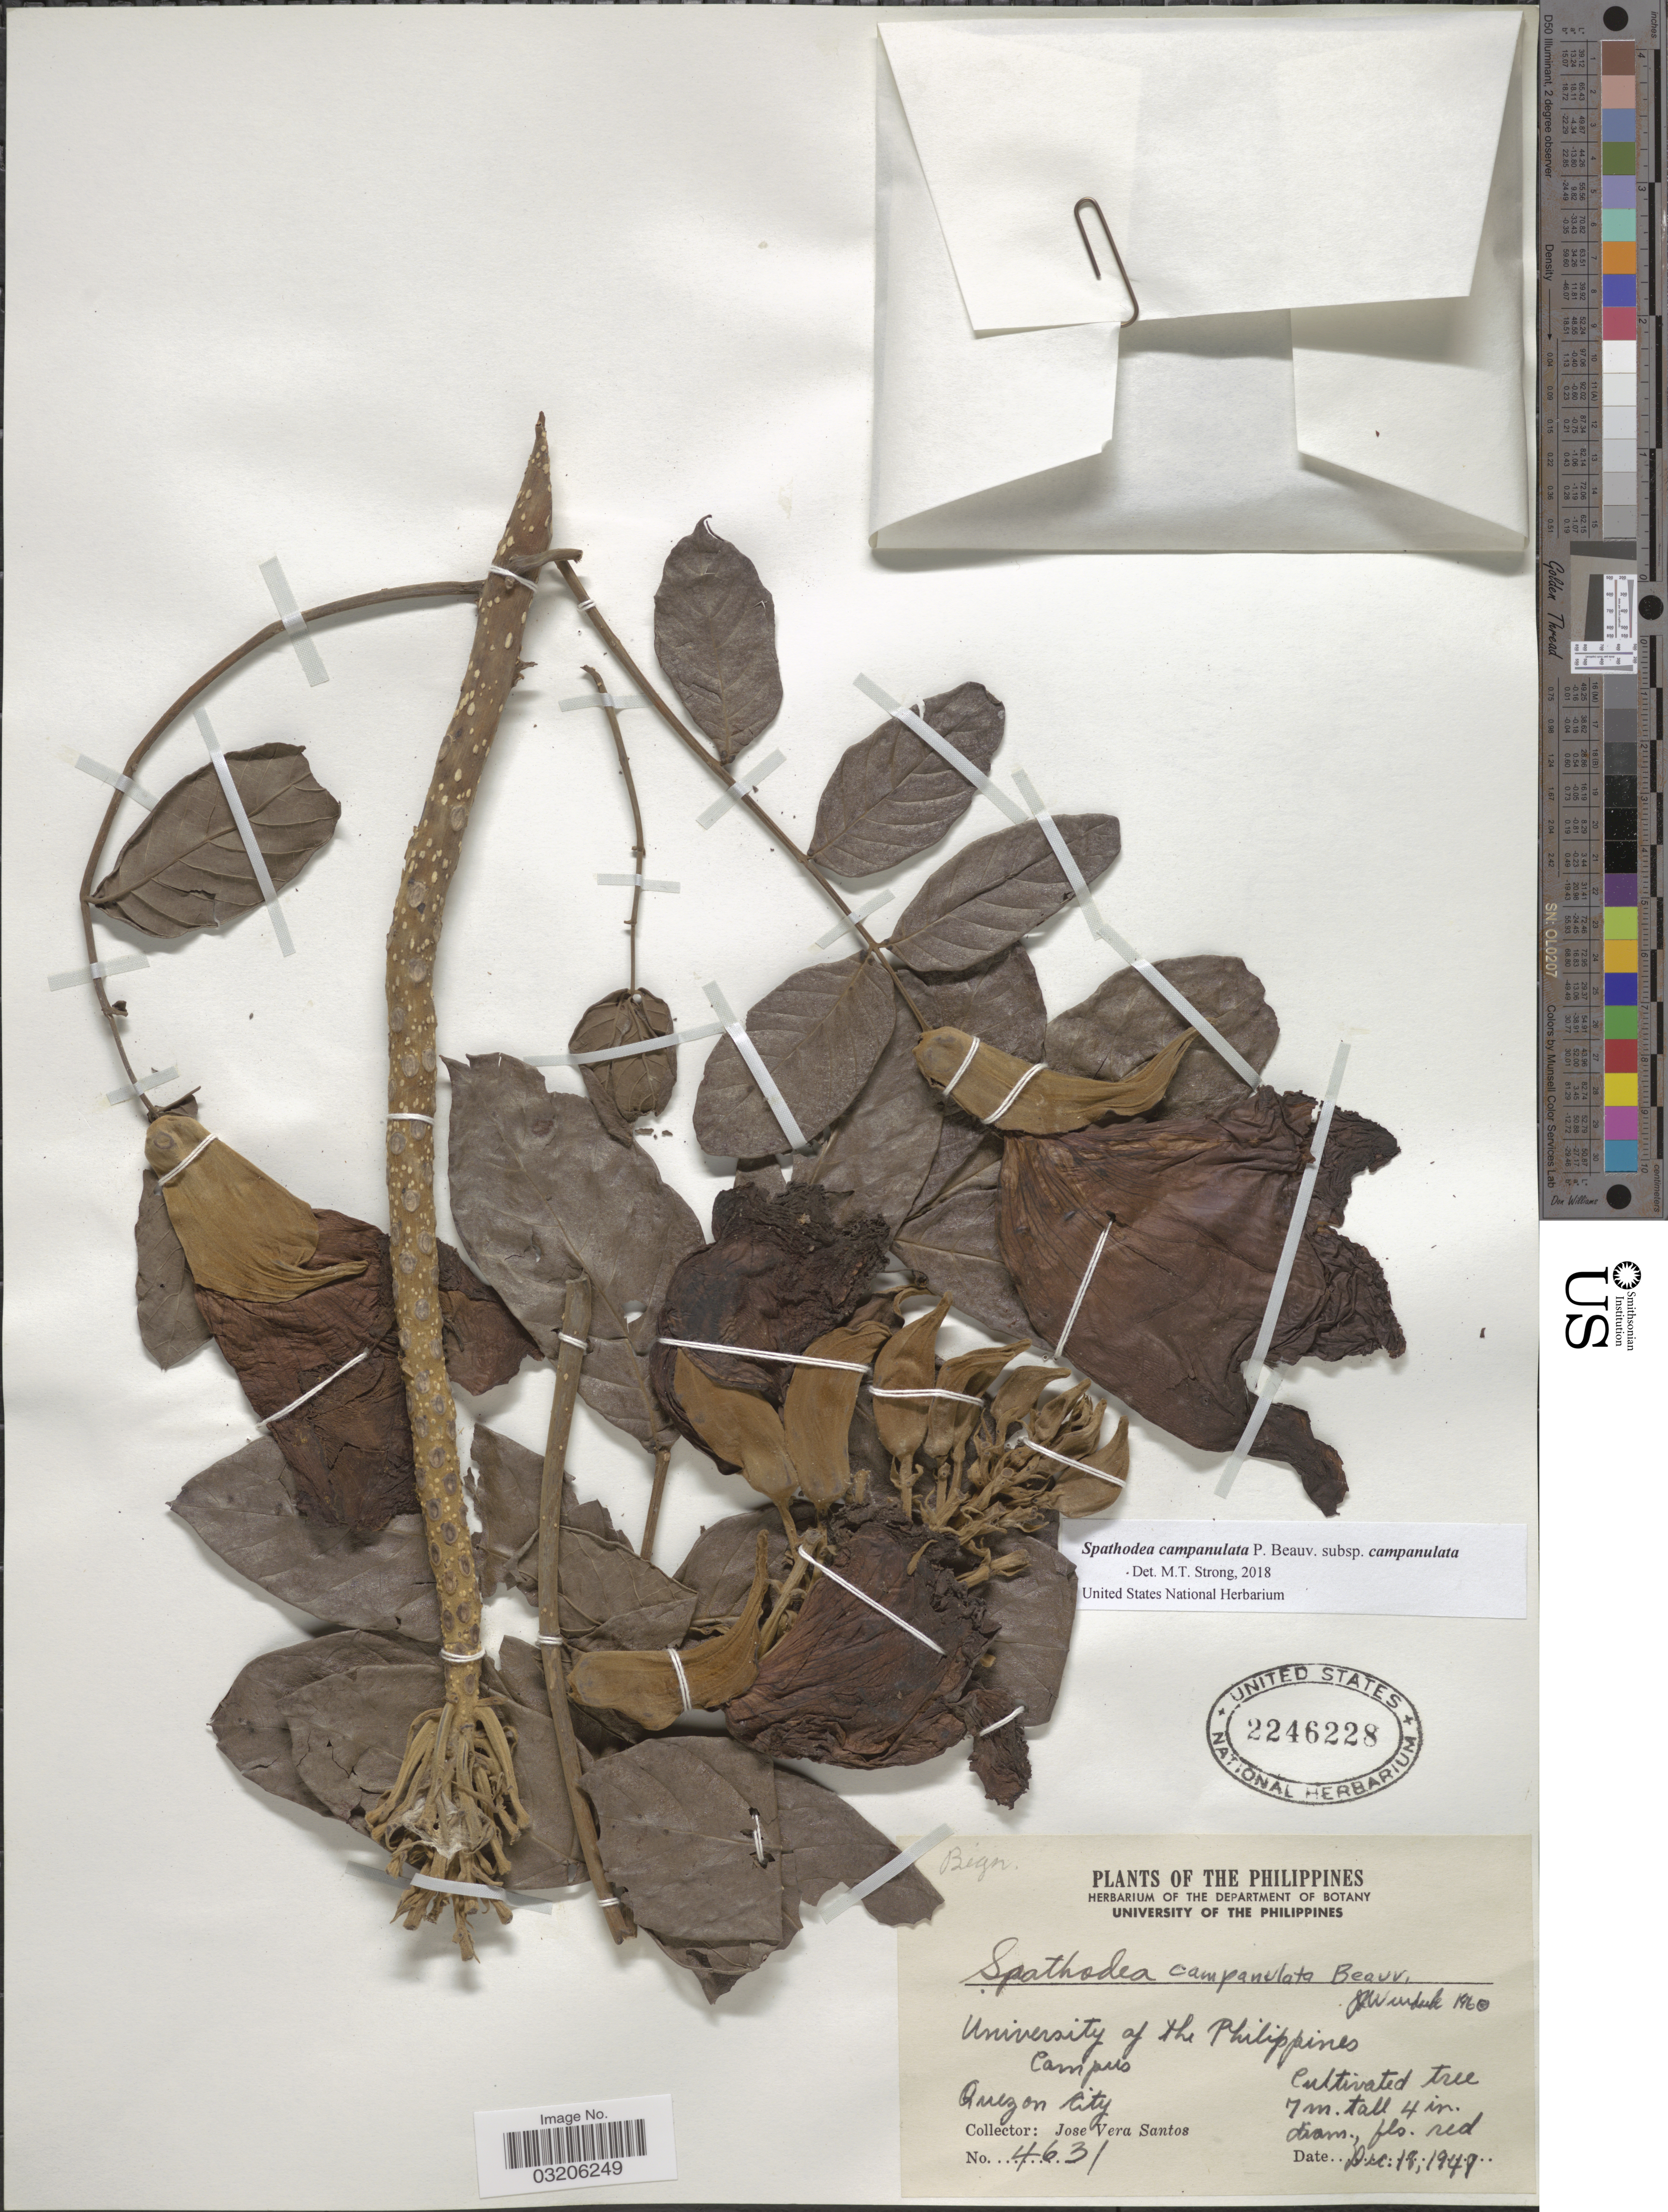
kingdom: Plantae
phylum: Tracheophyta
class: Magnoliopsida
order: Lamiales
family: Bignoniaceae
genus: Spathodea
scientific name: Spathodea campanulata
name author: P. Beauv.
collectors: J. V. Santos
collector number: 4631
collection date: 1949-12-18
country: Philippines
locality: University of the Philippines Campus, Quezon City.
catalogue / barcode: US 2246228